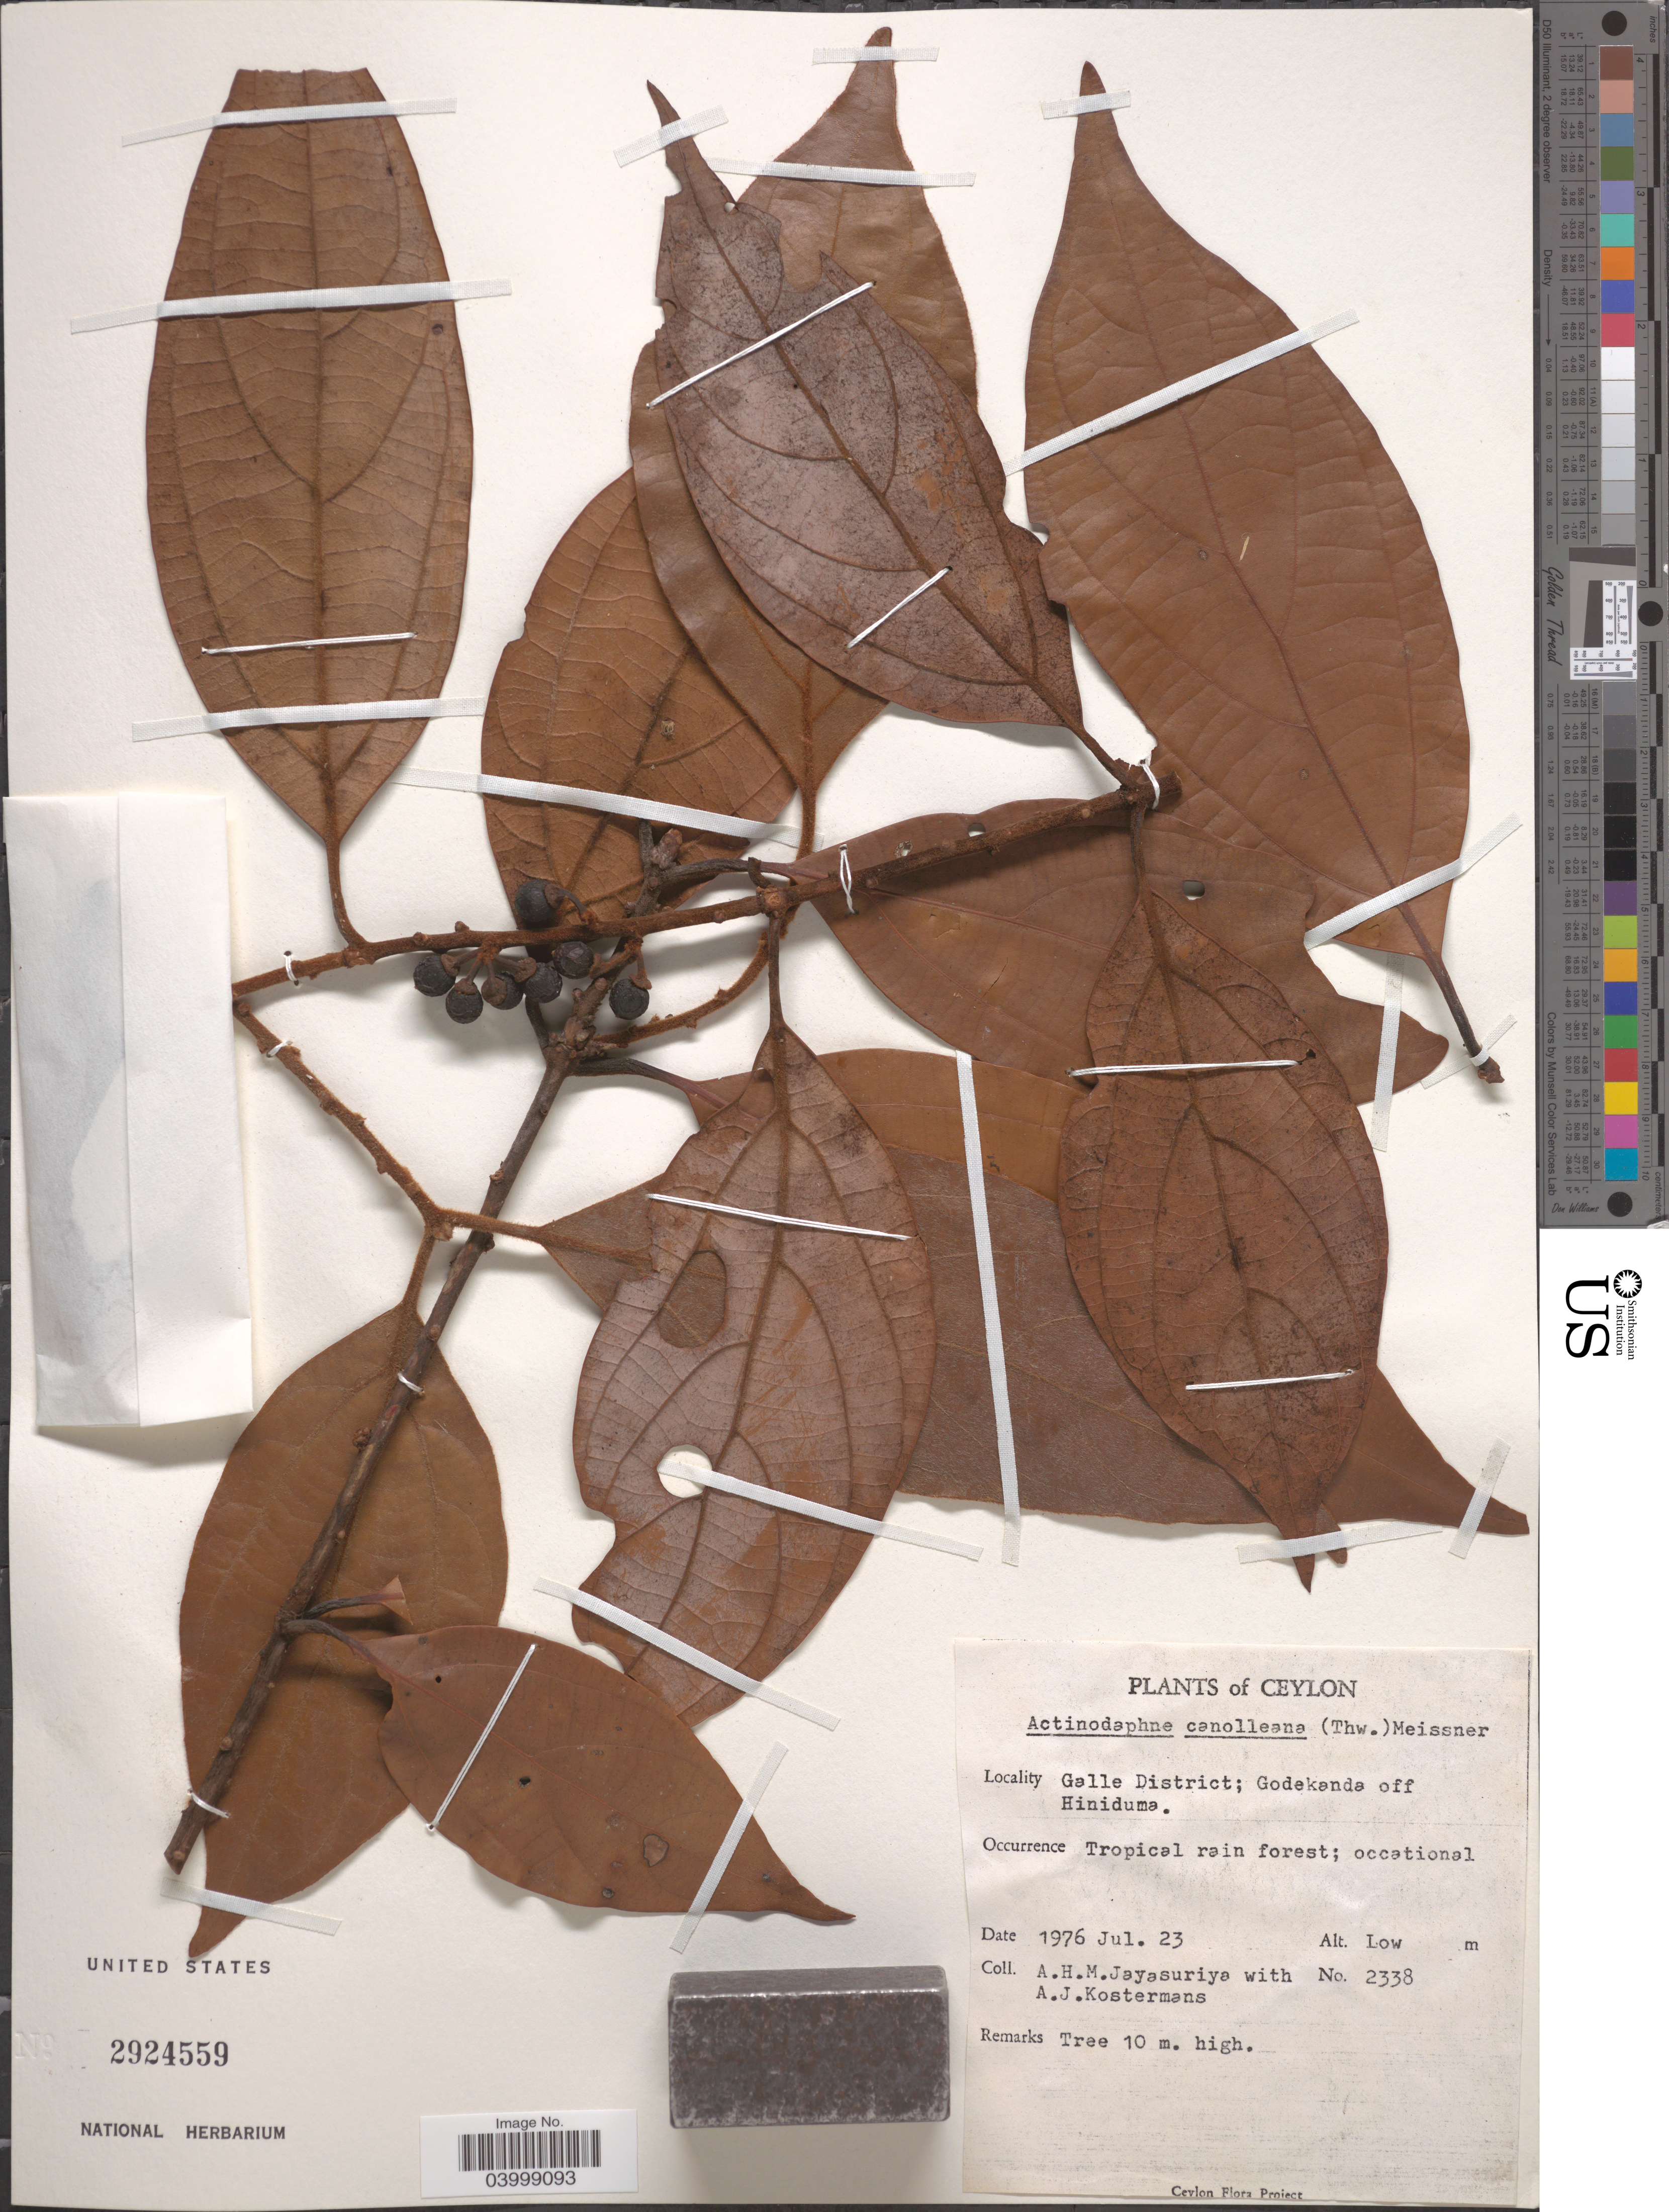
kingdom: Plantae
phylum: Tracheophyta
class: Magnoliopsida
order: Laurales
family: Lauraceae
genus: Actinodaphne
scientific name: Actinodaphne candolleana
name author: Meisn.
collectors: A. H. Jayasuriya & A. J. G. Kostermans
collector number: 2338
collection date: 1976-07-23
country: Sri Lanka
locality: Ceylon. Galle District; Godekanda off Hiniduma.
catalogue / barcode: US 2924559